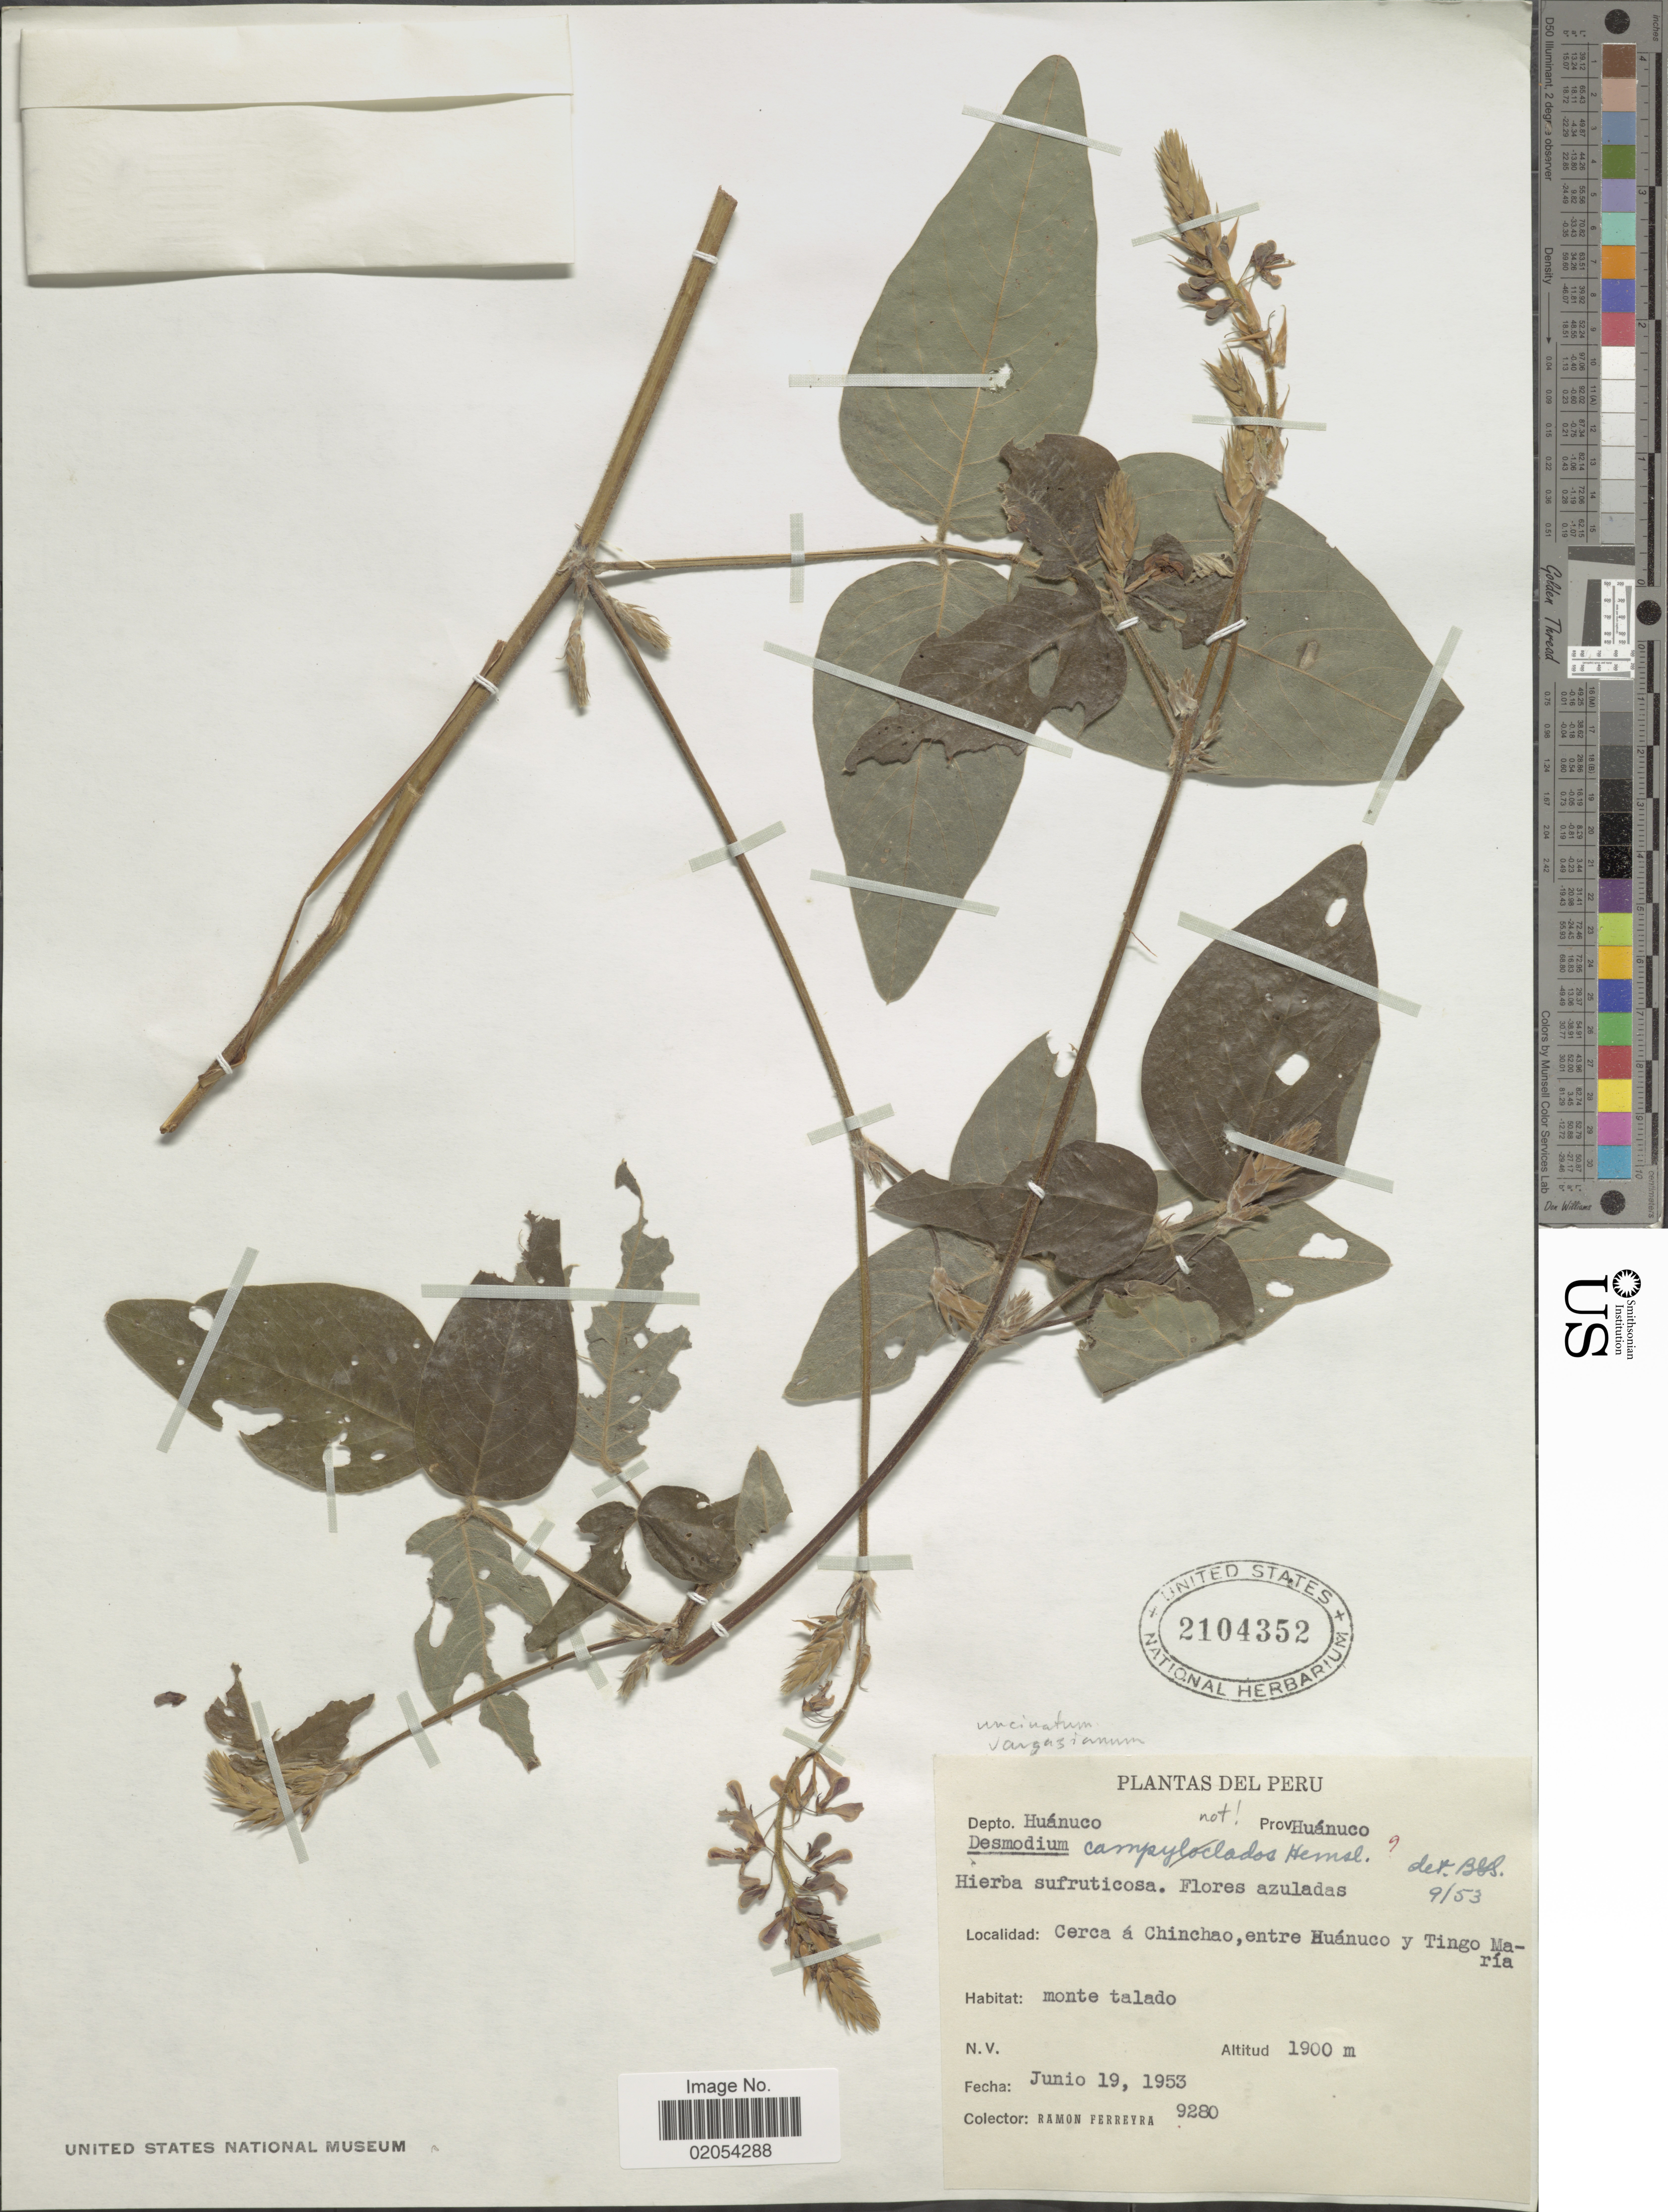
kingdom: Plantae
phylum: Tracheophyta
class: Magnoliopsida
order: Fabales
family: Fabaceae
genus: Desmodium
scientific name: Desmodium sp.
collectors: R. A. Ferreyra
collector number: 9280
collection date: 1953-06-19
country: Peru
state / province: Huánuco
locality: Peru, Cerca a Chinchao, entre Huanuco y Tingo Maria.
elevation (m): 1900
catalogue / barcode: US 2104352